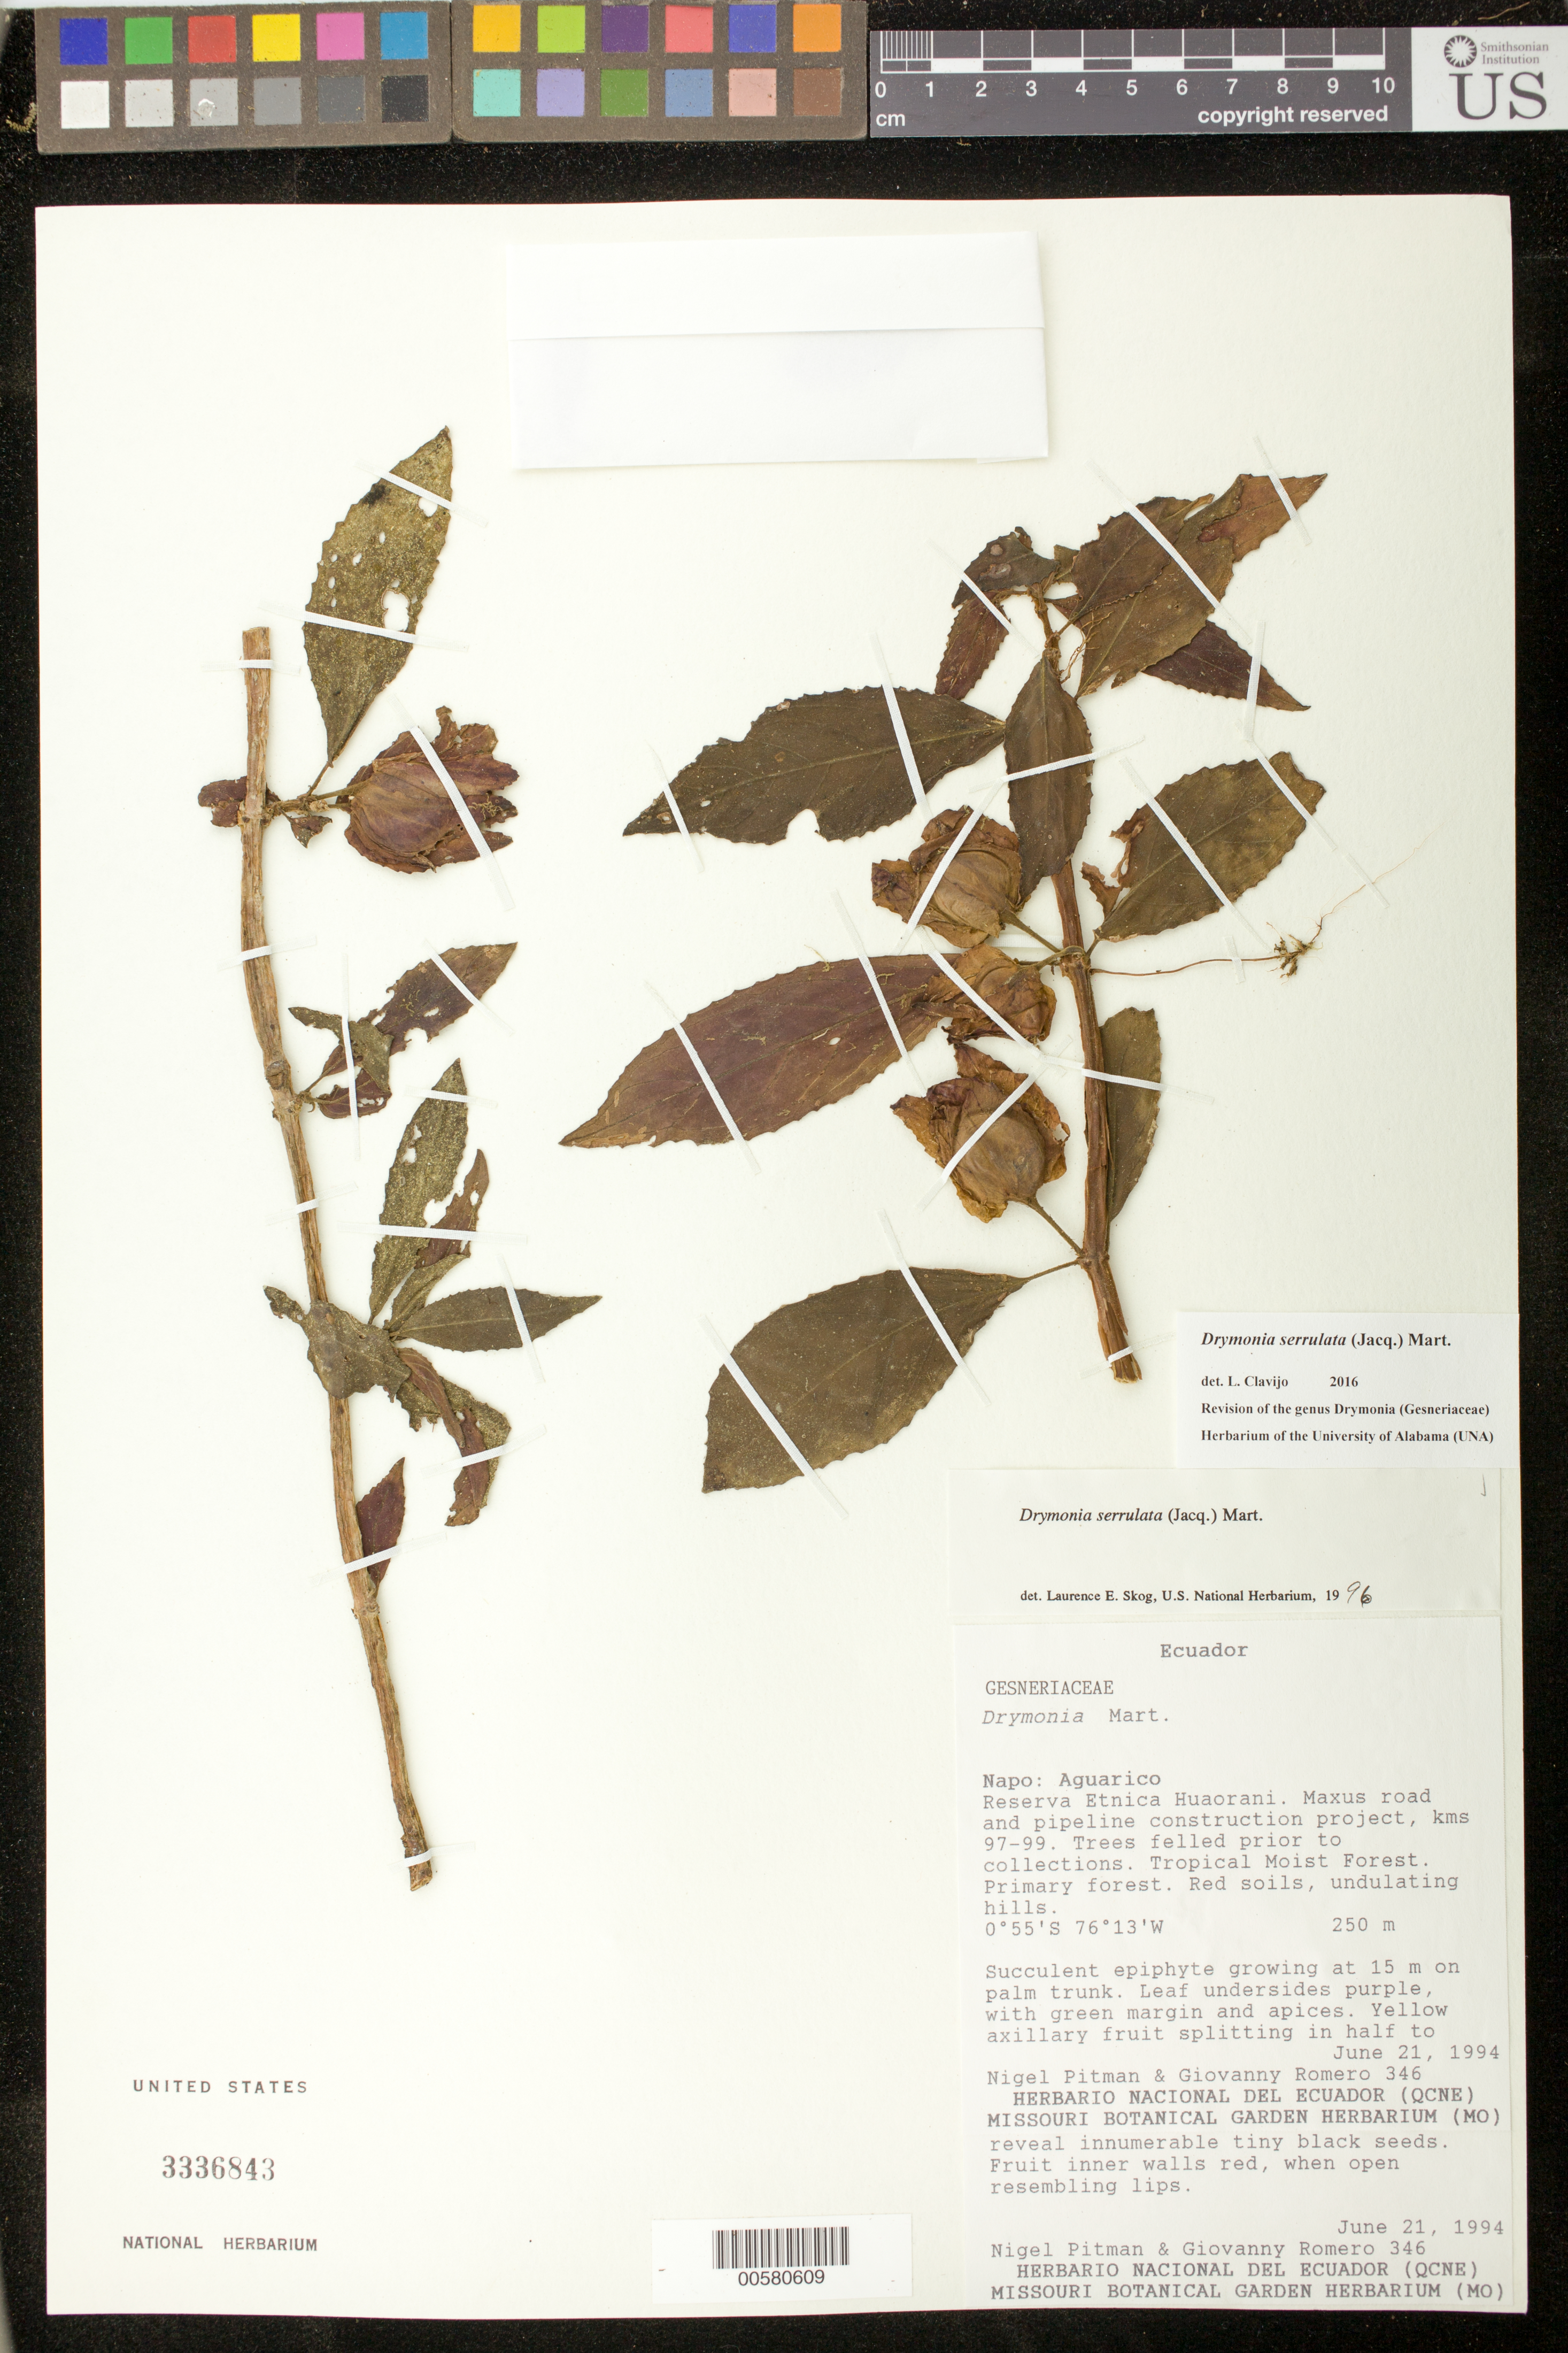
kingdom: Plantae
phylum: Tracheophyta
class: Magnoliopsida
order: Lamiales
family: Gesneriaceae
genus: Drymonia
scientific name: Drymonia serrulata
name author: (Jacq.) Mart.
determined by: Skog, Laurence E.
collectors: N. Pitman & G. Romero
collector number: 346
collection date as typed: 21 Jun 1994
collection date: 1994-06-21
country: Ecuador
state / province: Napo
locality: Aguarico: Reserva Etnica Huaorani, Maxus road and ipeline construction project, kms 97-00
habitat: Tropical moist forest; primary forest, red soils, undulating hills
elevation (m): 250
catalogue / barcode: US 3336843